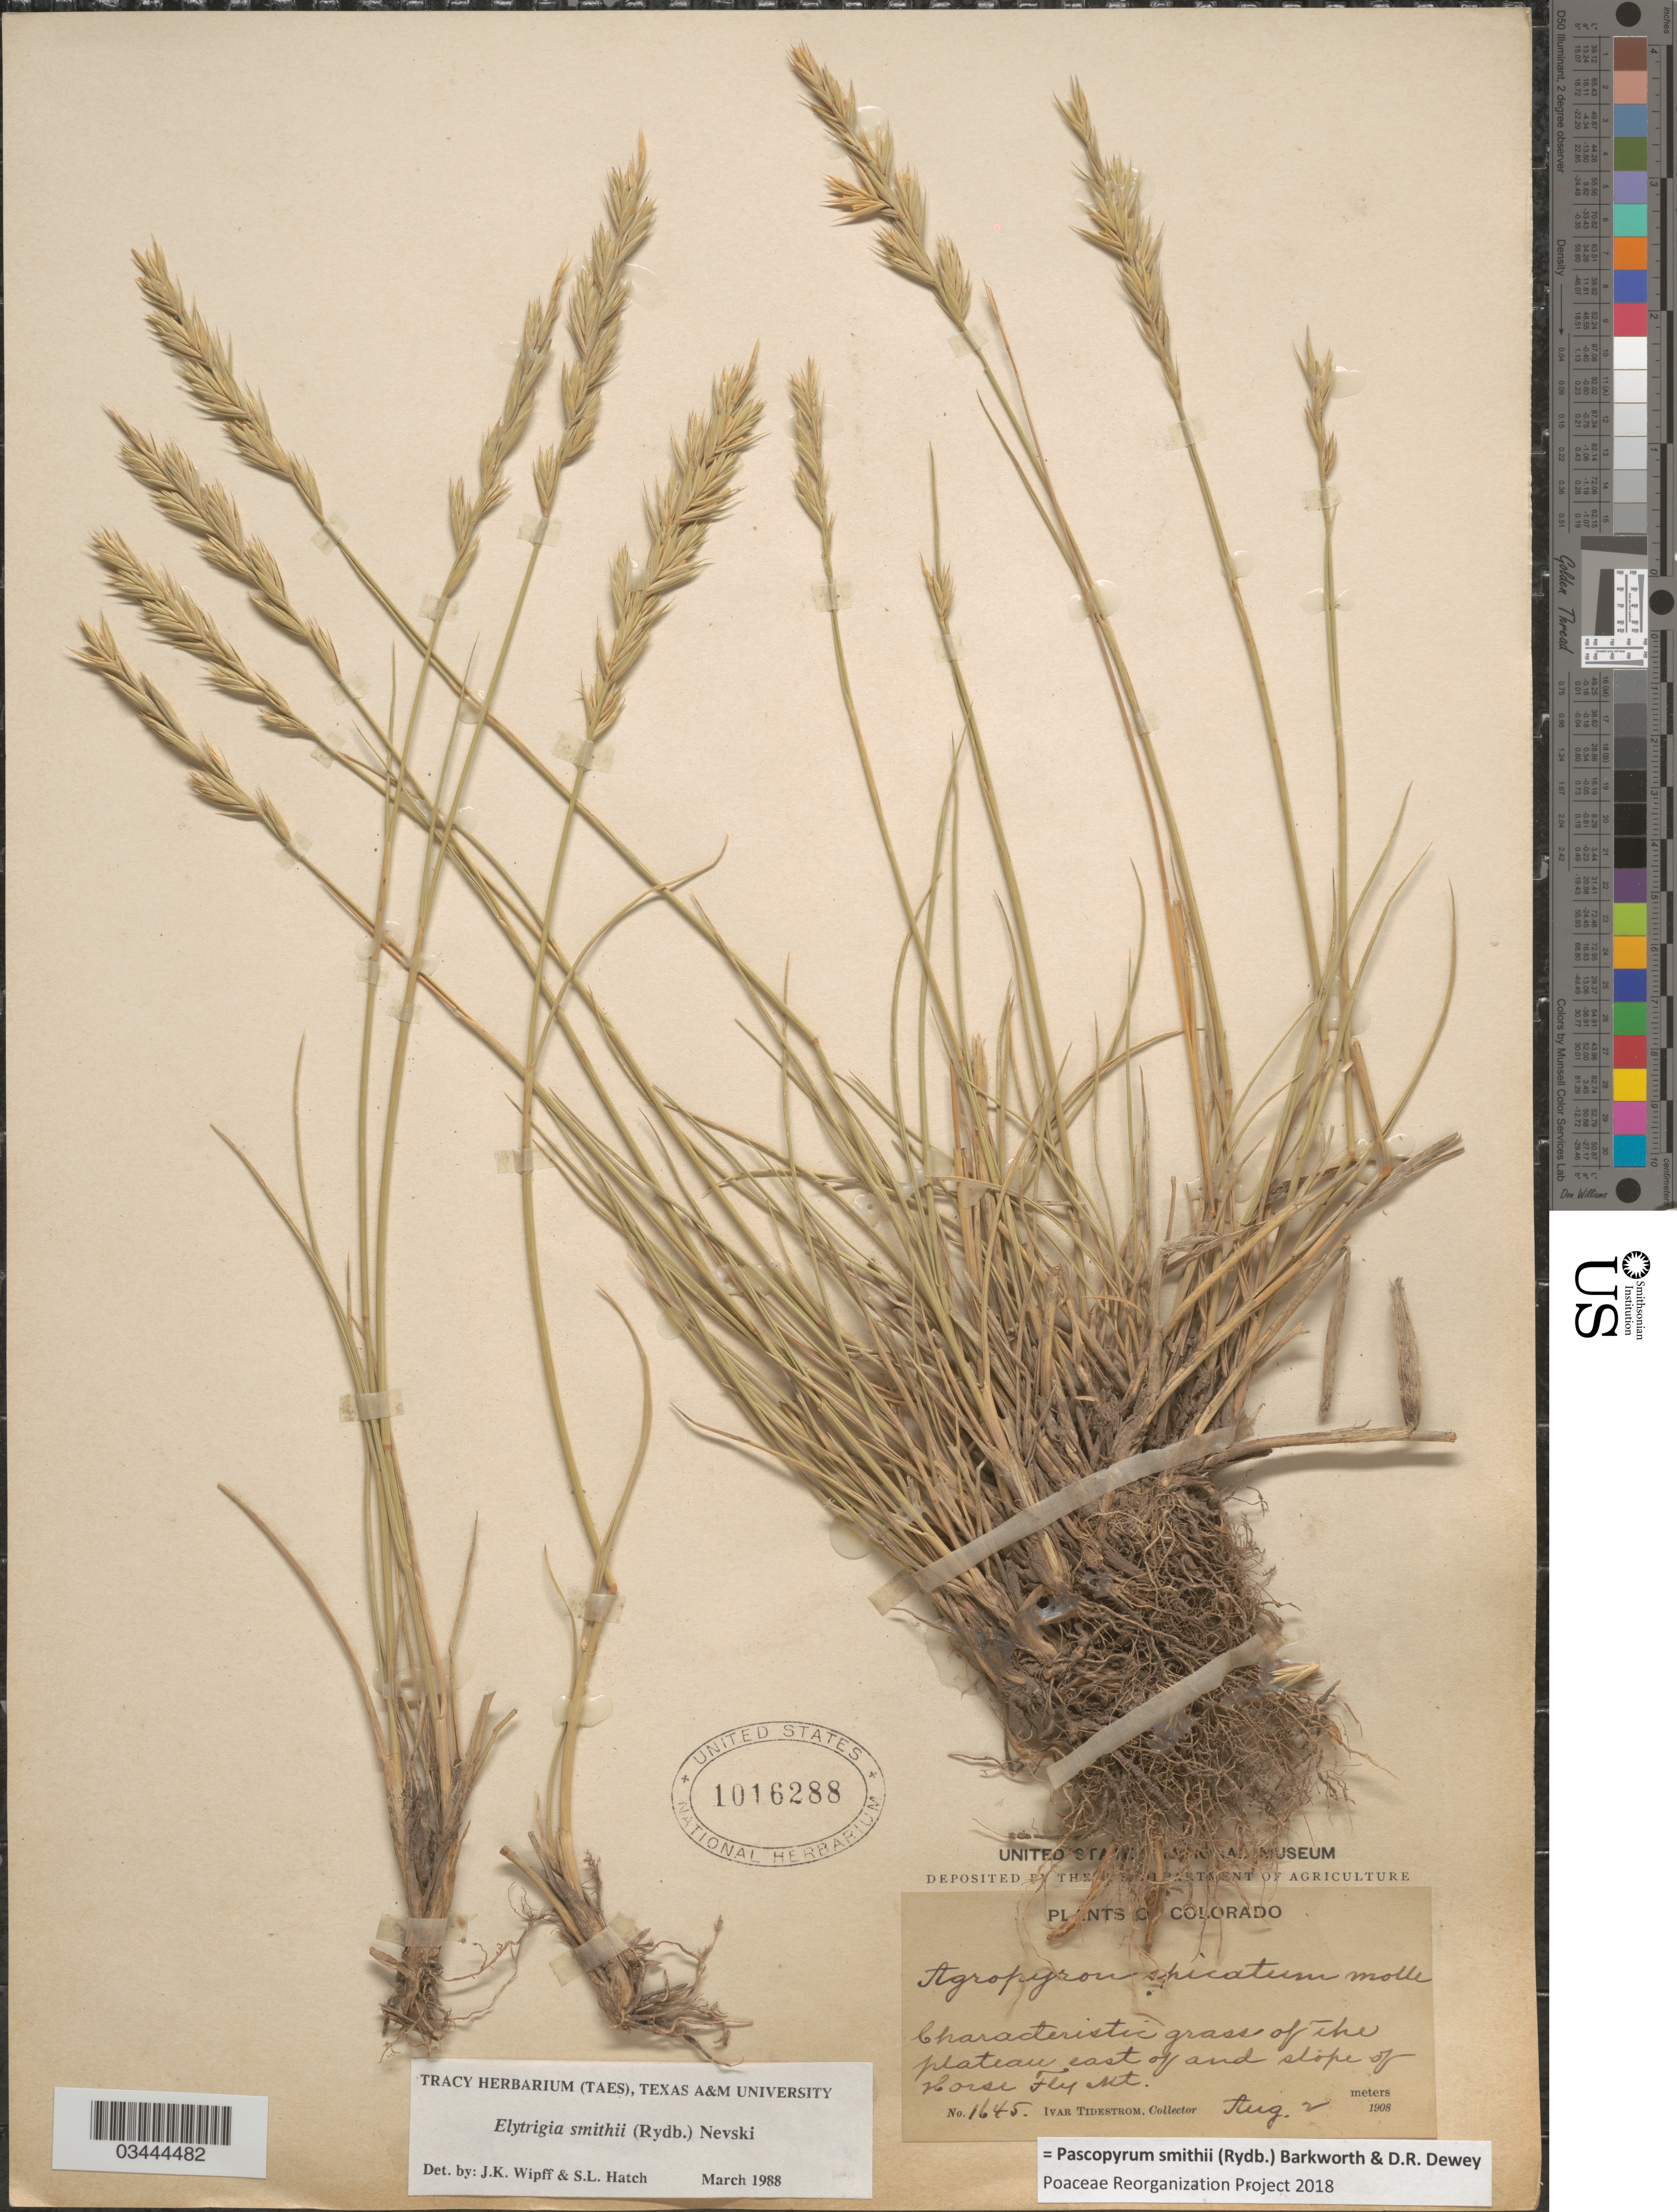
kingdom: Plantae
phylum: Tracheophyta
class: Liliopsida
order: Poales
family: Poaceae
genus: Pascopyrum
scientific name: Pascopyrum smithii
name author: (Rydb.) Barkworth & Dewey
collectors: I. F. Tidestrom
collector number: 1645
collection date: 1908-08-02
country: United States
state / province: Colorado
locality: The plateau east of and slope of Horse Fly Mt.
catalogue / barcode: US 1016288